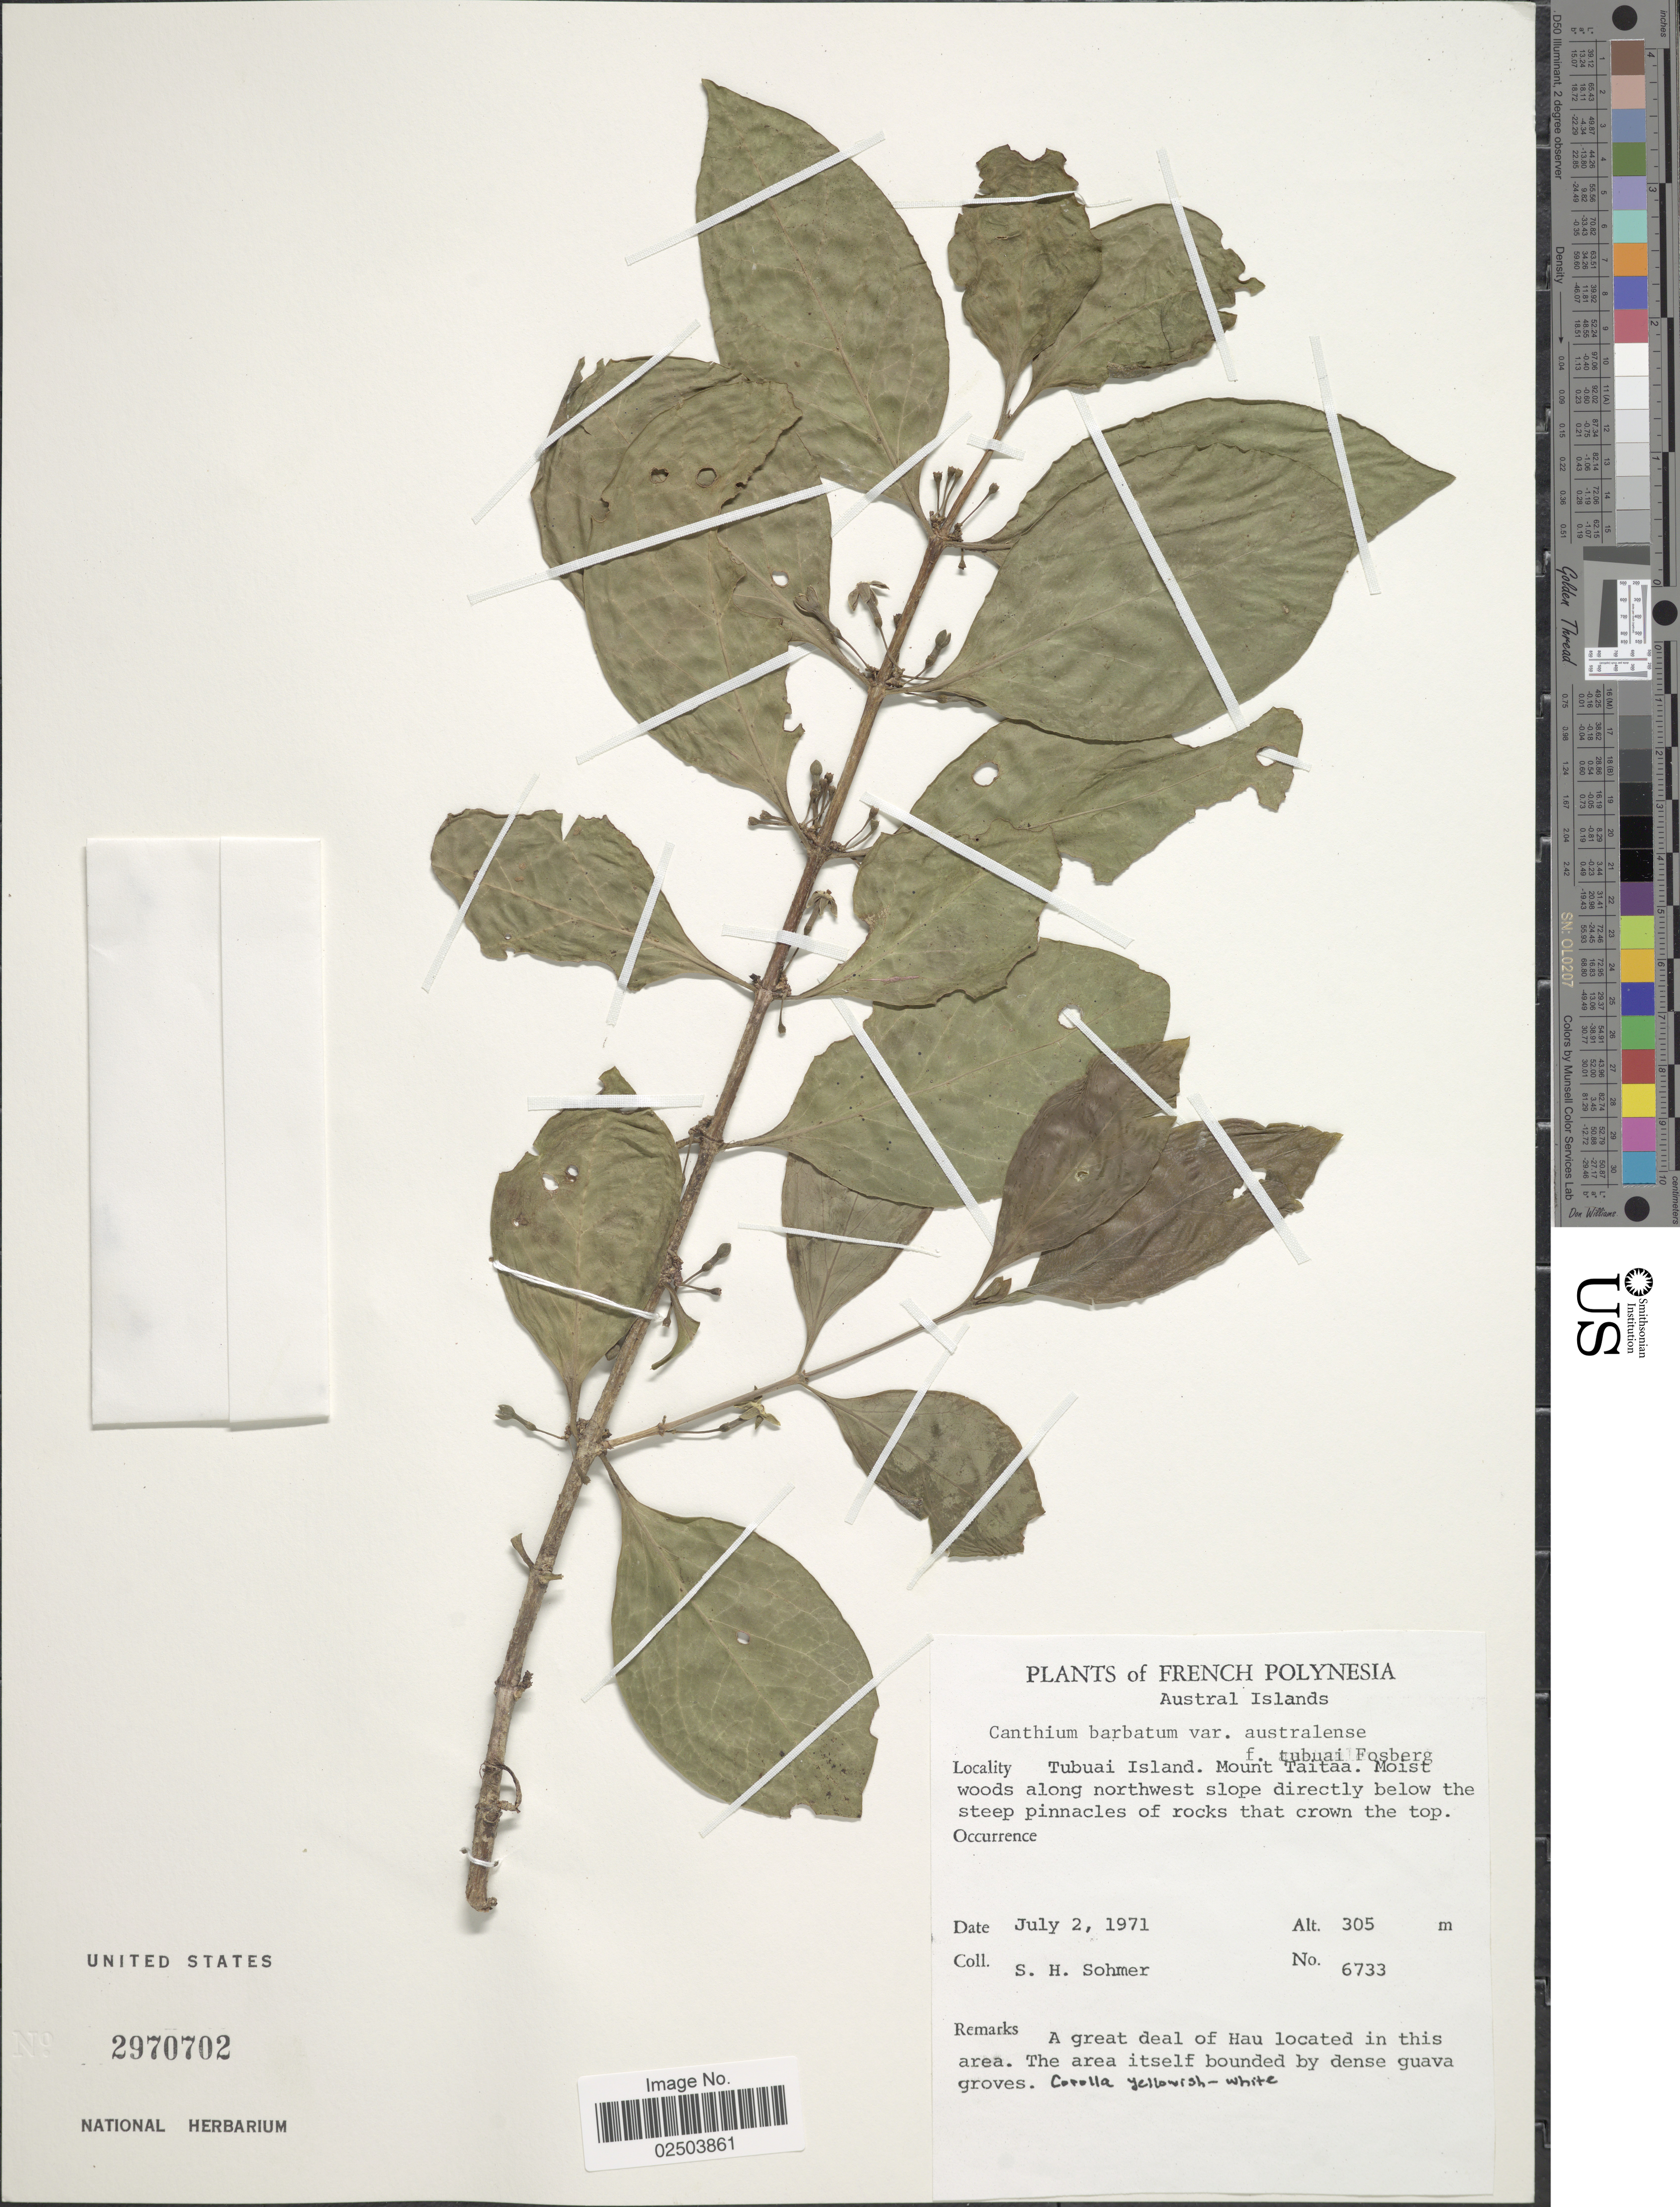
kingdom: Plantae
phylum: Tracheophyta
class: Magnoliopsida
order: Gentianales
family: Rubiaceae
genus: Cyclophyllum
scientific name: Cyclophyllum barbatum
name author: (G. Forst.) N. Hallé & J. Florence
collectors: S. H. Sohmer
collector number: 6733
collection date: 1971-07-02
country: French Polynesia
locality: Austral Islands. Tubuai Island. Mount Taitaa. Moist woods along northwest slope directly below the steep pinnacles of rocks that crown the top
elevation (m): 305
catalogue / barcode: US 2970702